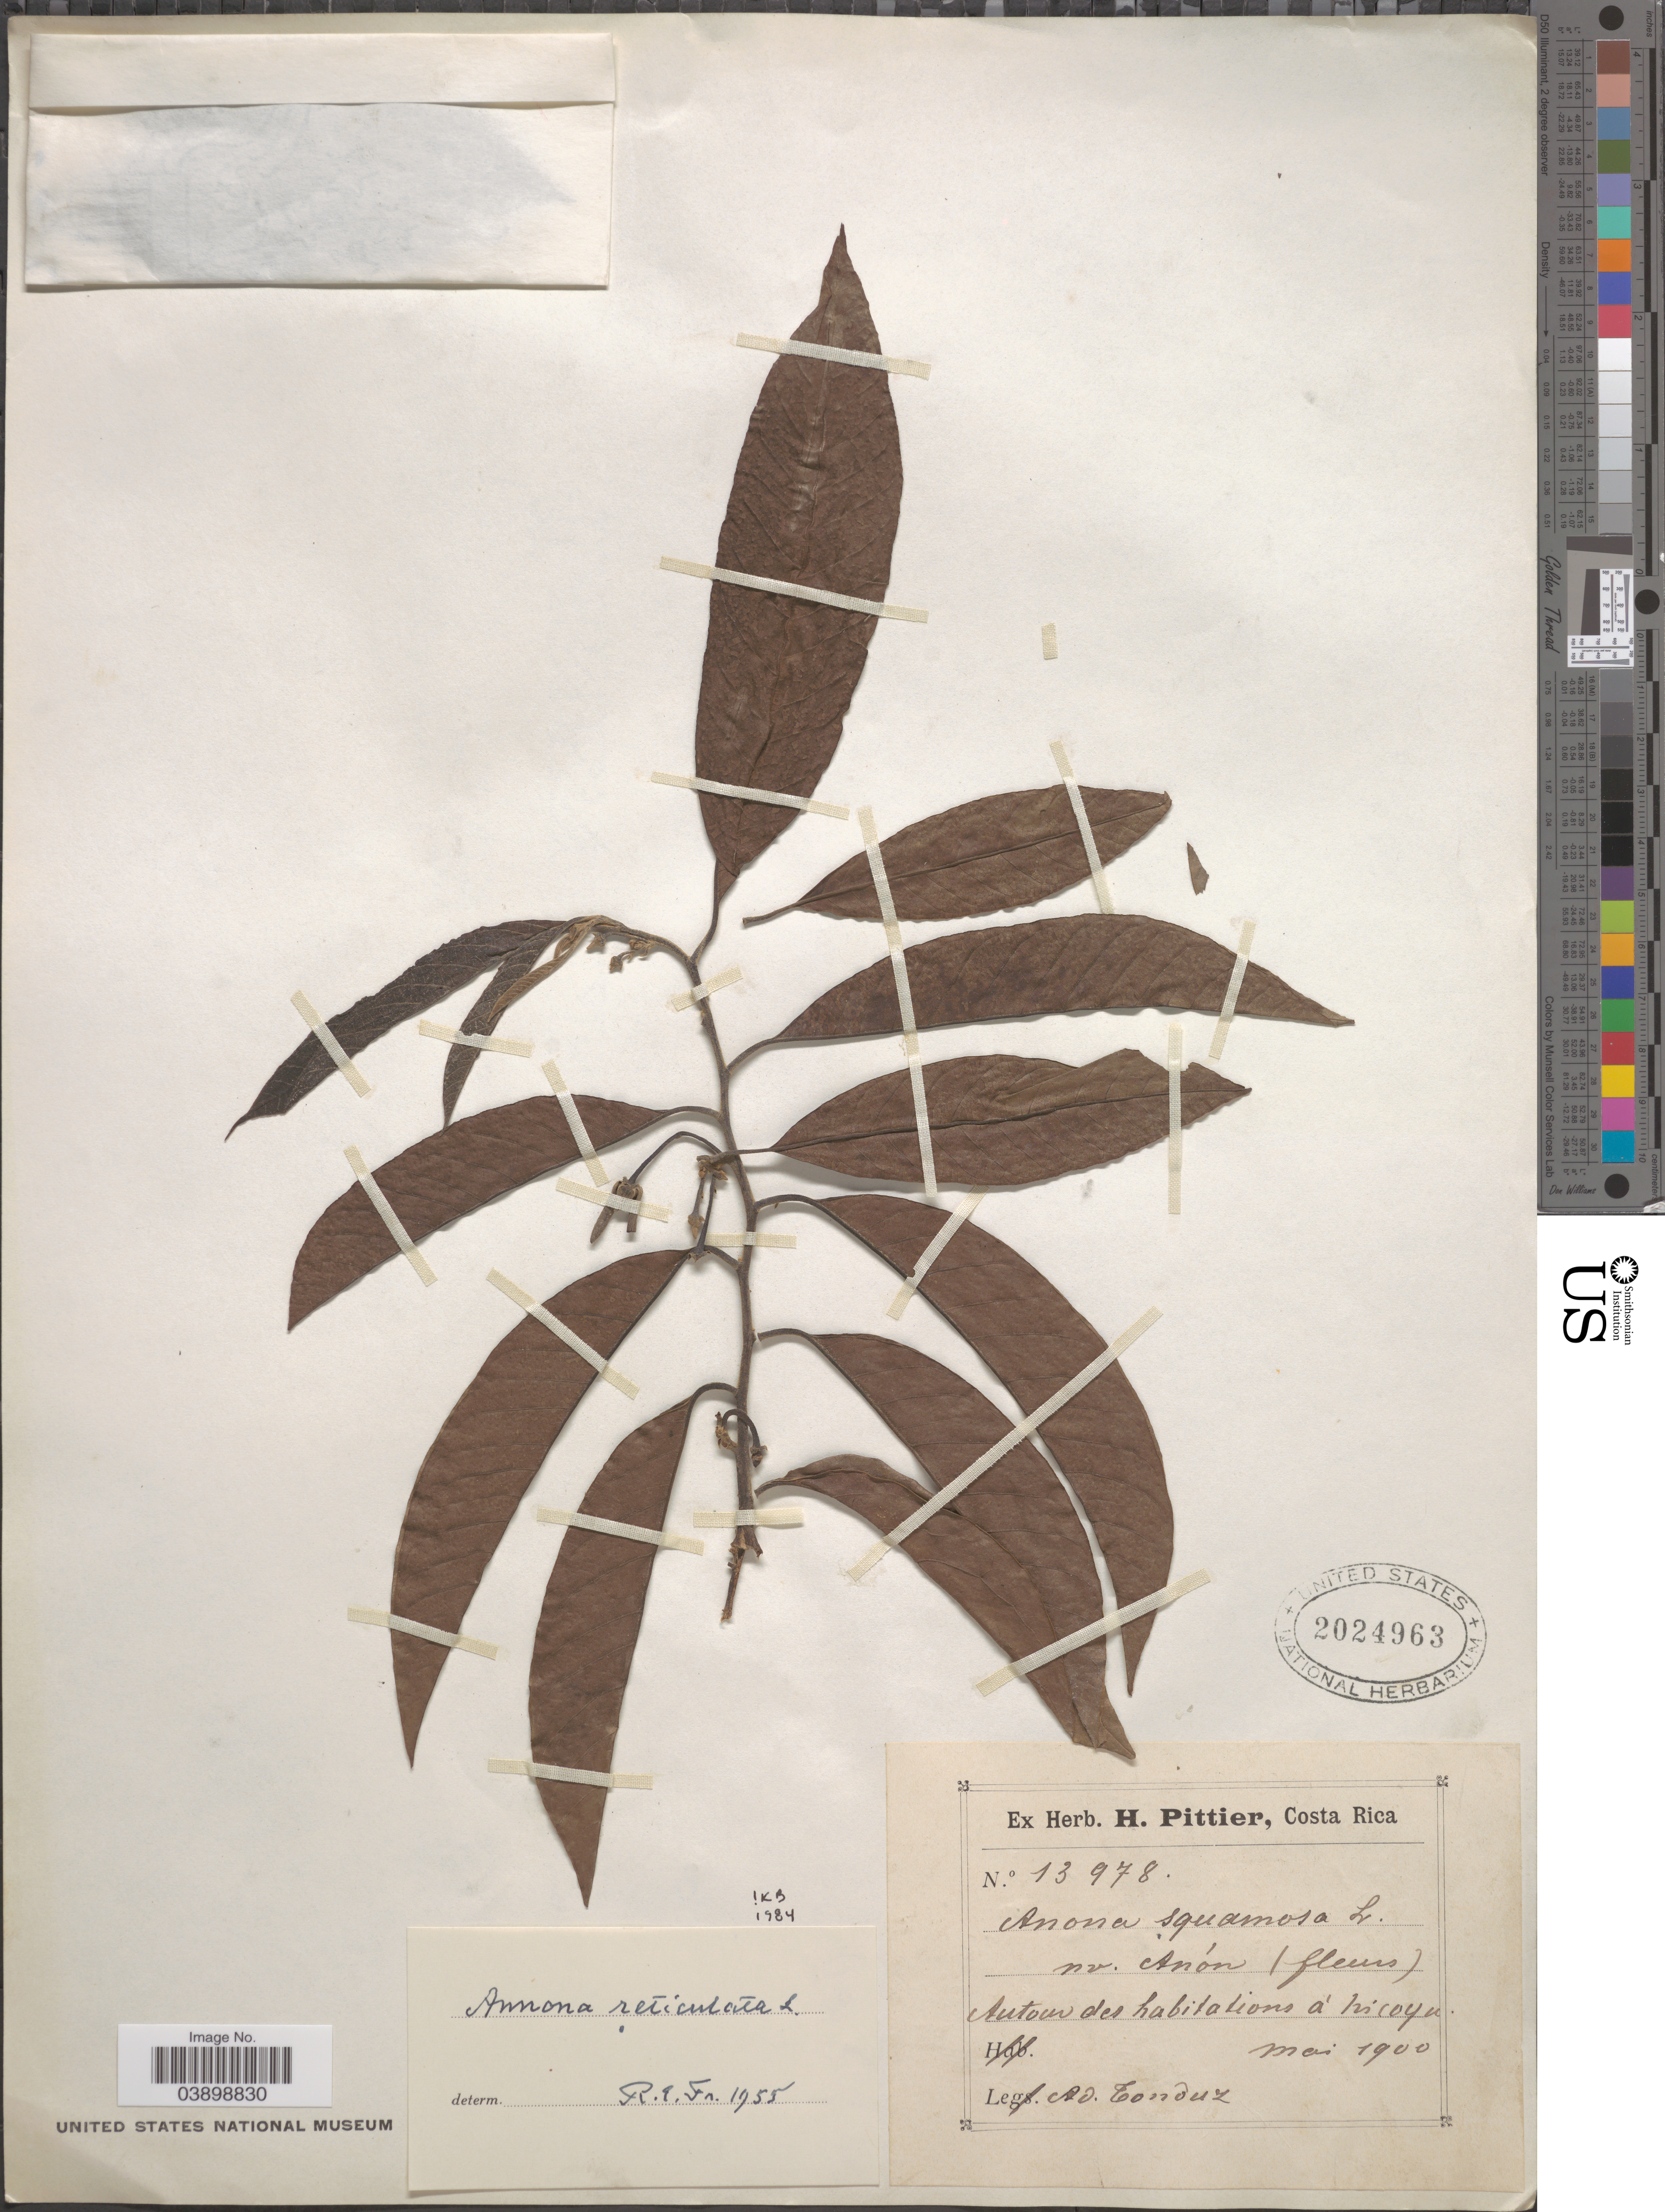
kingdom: Plantae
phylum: Tracheophyta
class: Magnoliopsida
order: Magnoliales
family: Annonaceae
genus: Annona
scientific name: Annona reticulata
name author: L.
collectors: A. Tonduz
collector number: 13978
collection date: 1900-05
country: Costa Rica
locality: Nicoya.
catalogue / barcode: US 2024963